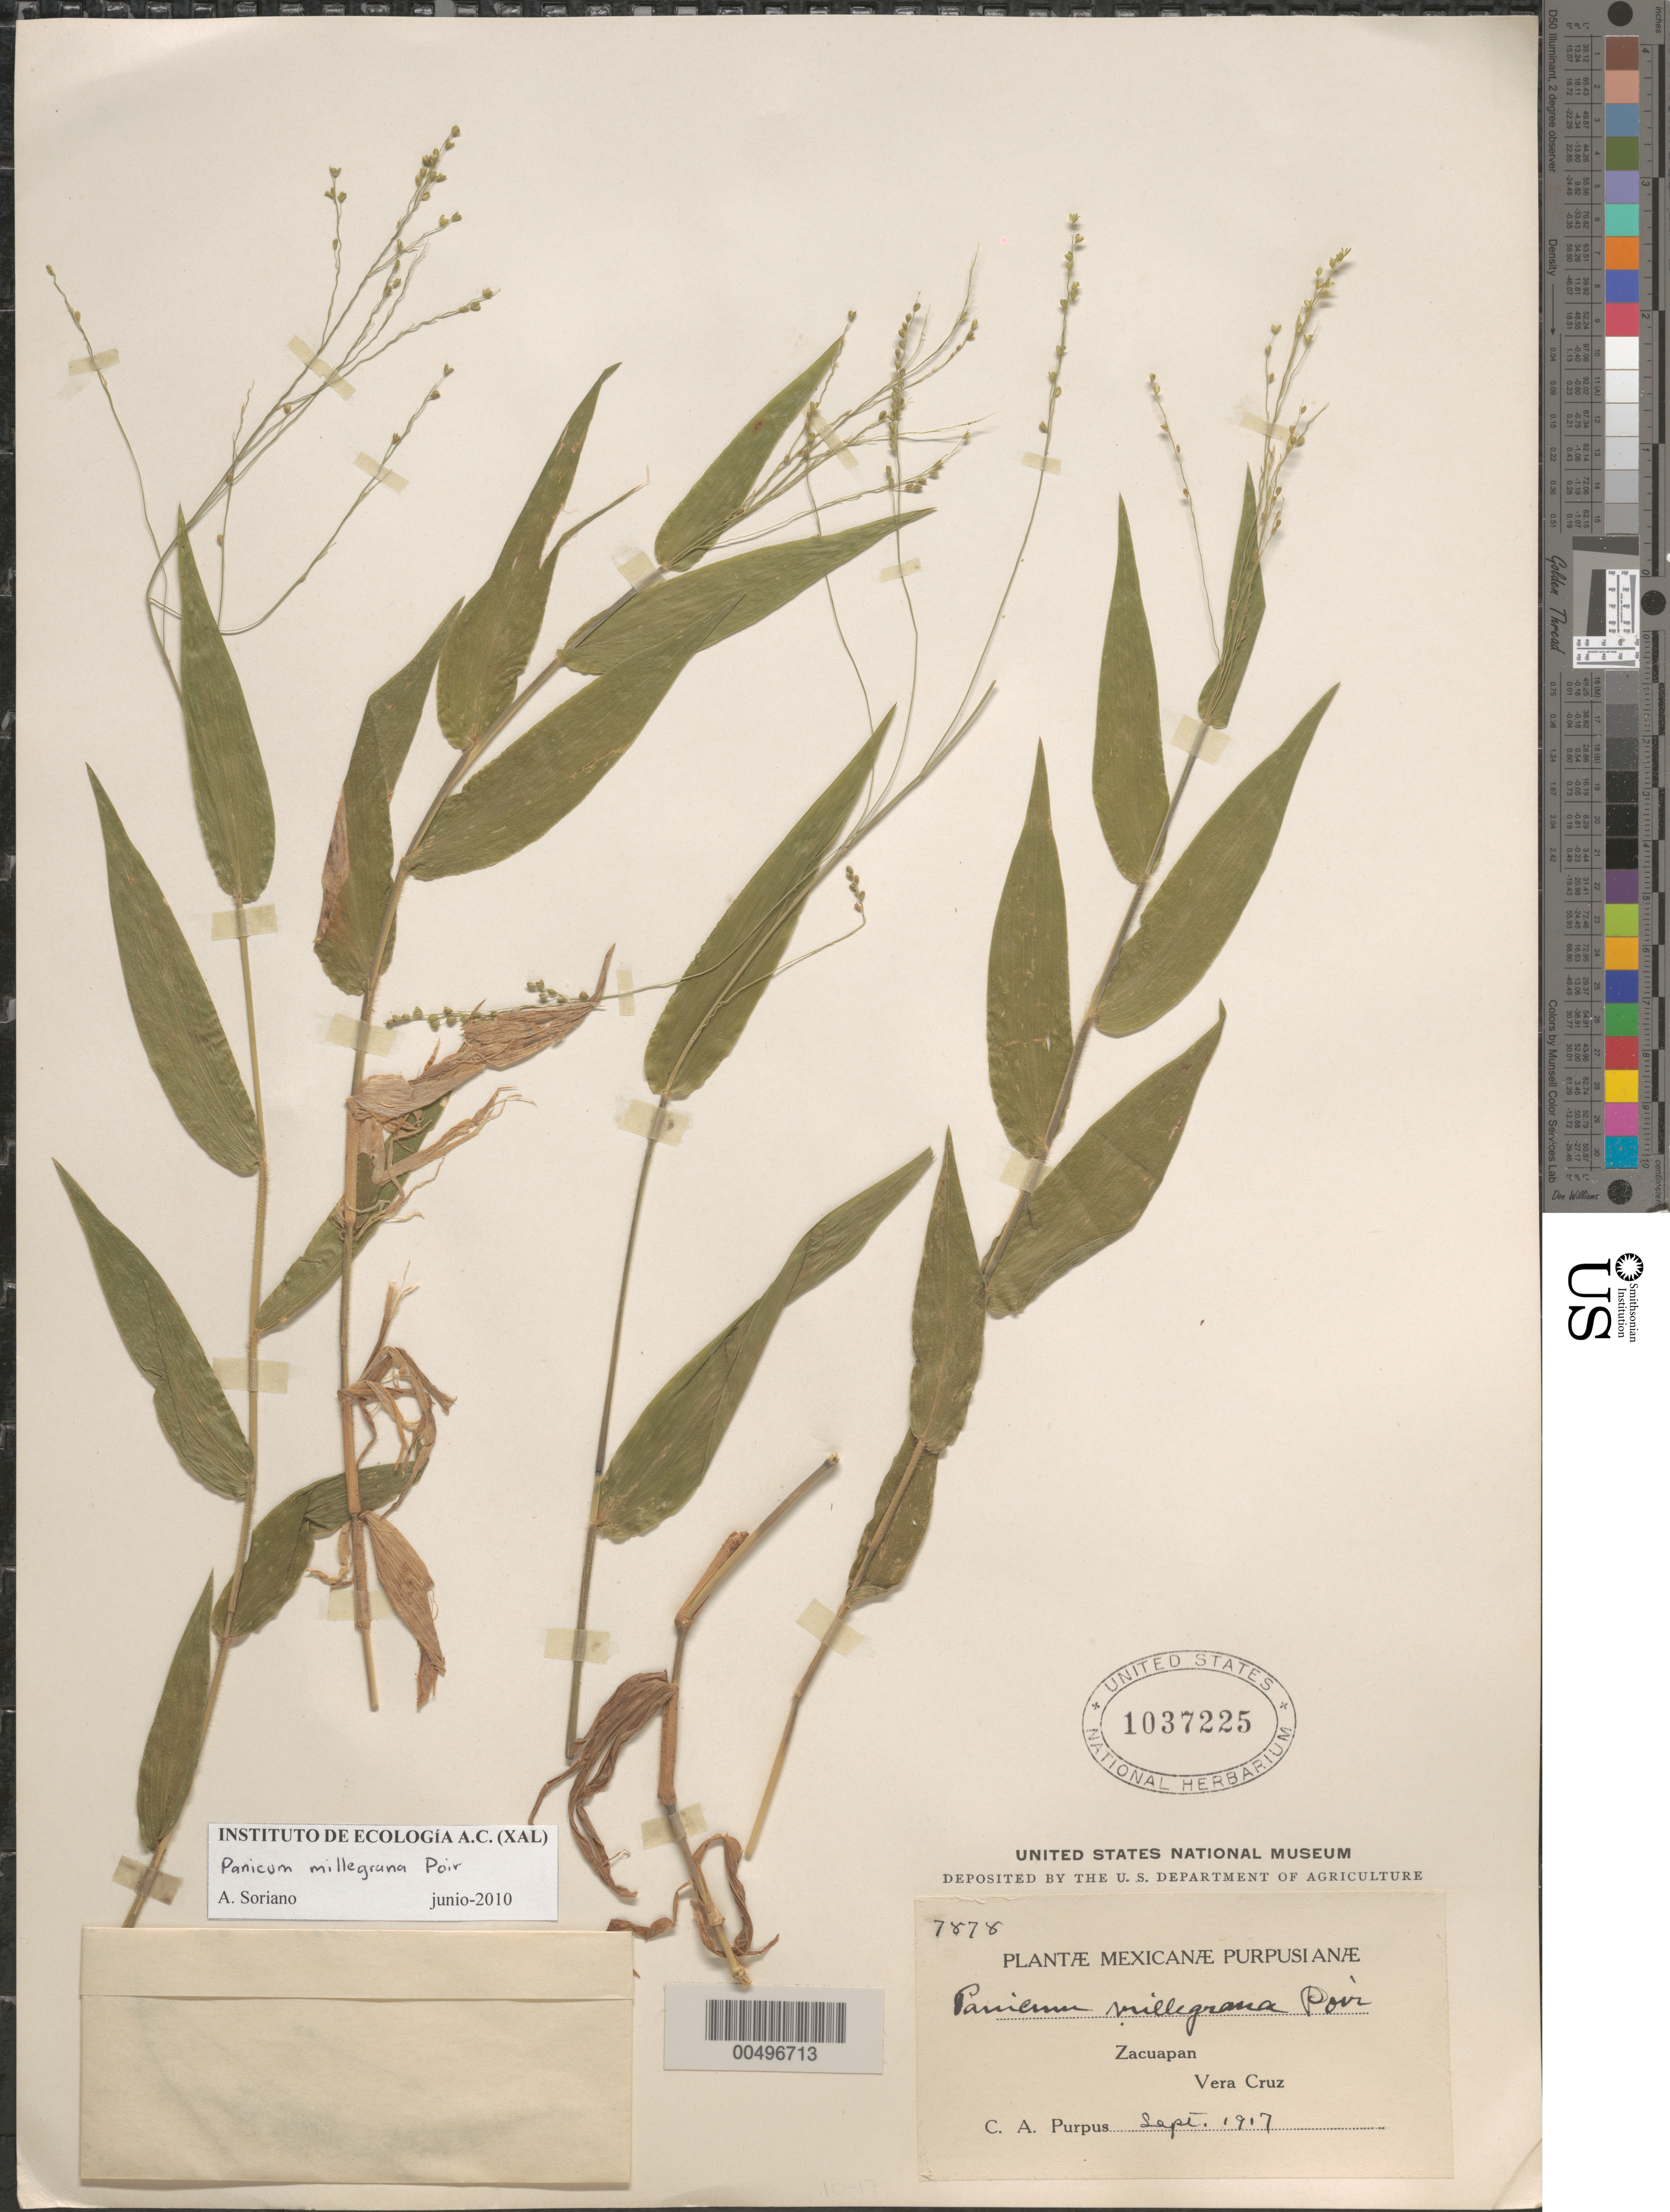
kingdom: Plantae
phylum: Tracheophyta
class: Liliopsida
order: Poales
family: Poaceae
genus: Panicum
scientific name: Panicum sellowii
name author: Nees in Mart.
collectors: C. A. Purpus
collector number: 7878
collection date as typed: Sep 1917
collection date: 1917-09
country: Mexico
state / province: Veracruz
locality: Zacuapan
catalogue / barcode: US 1037225